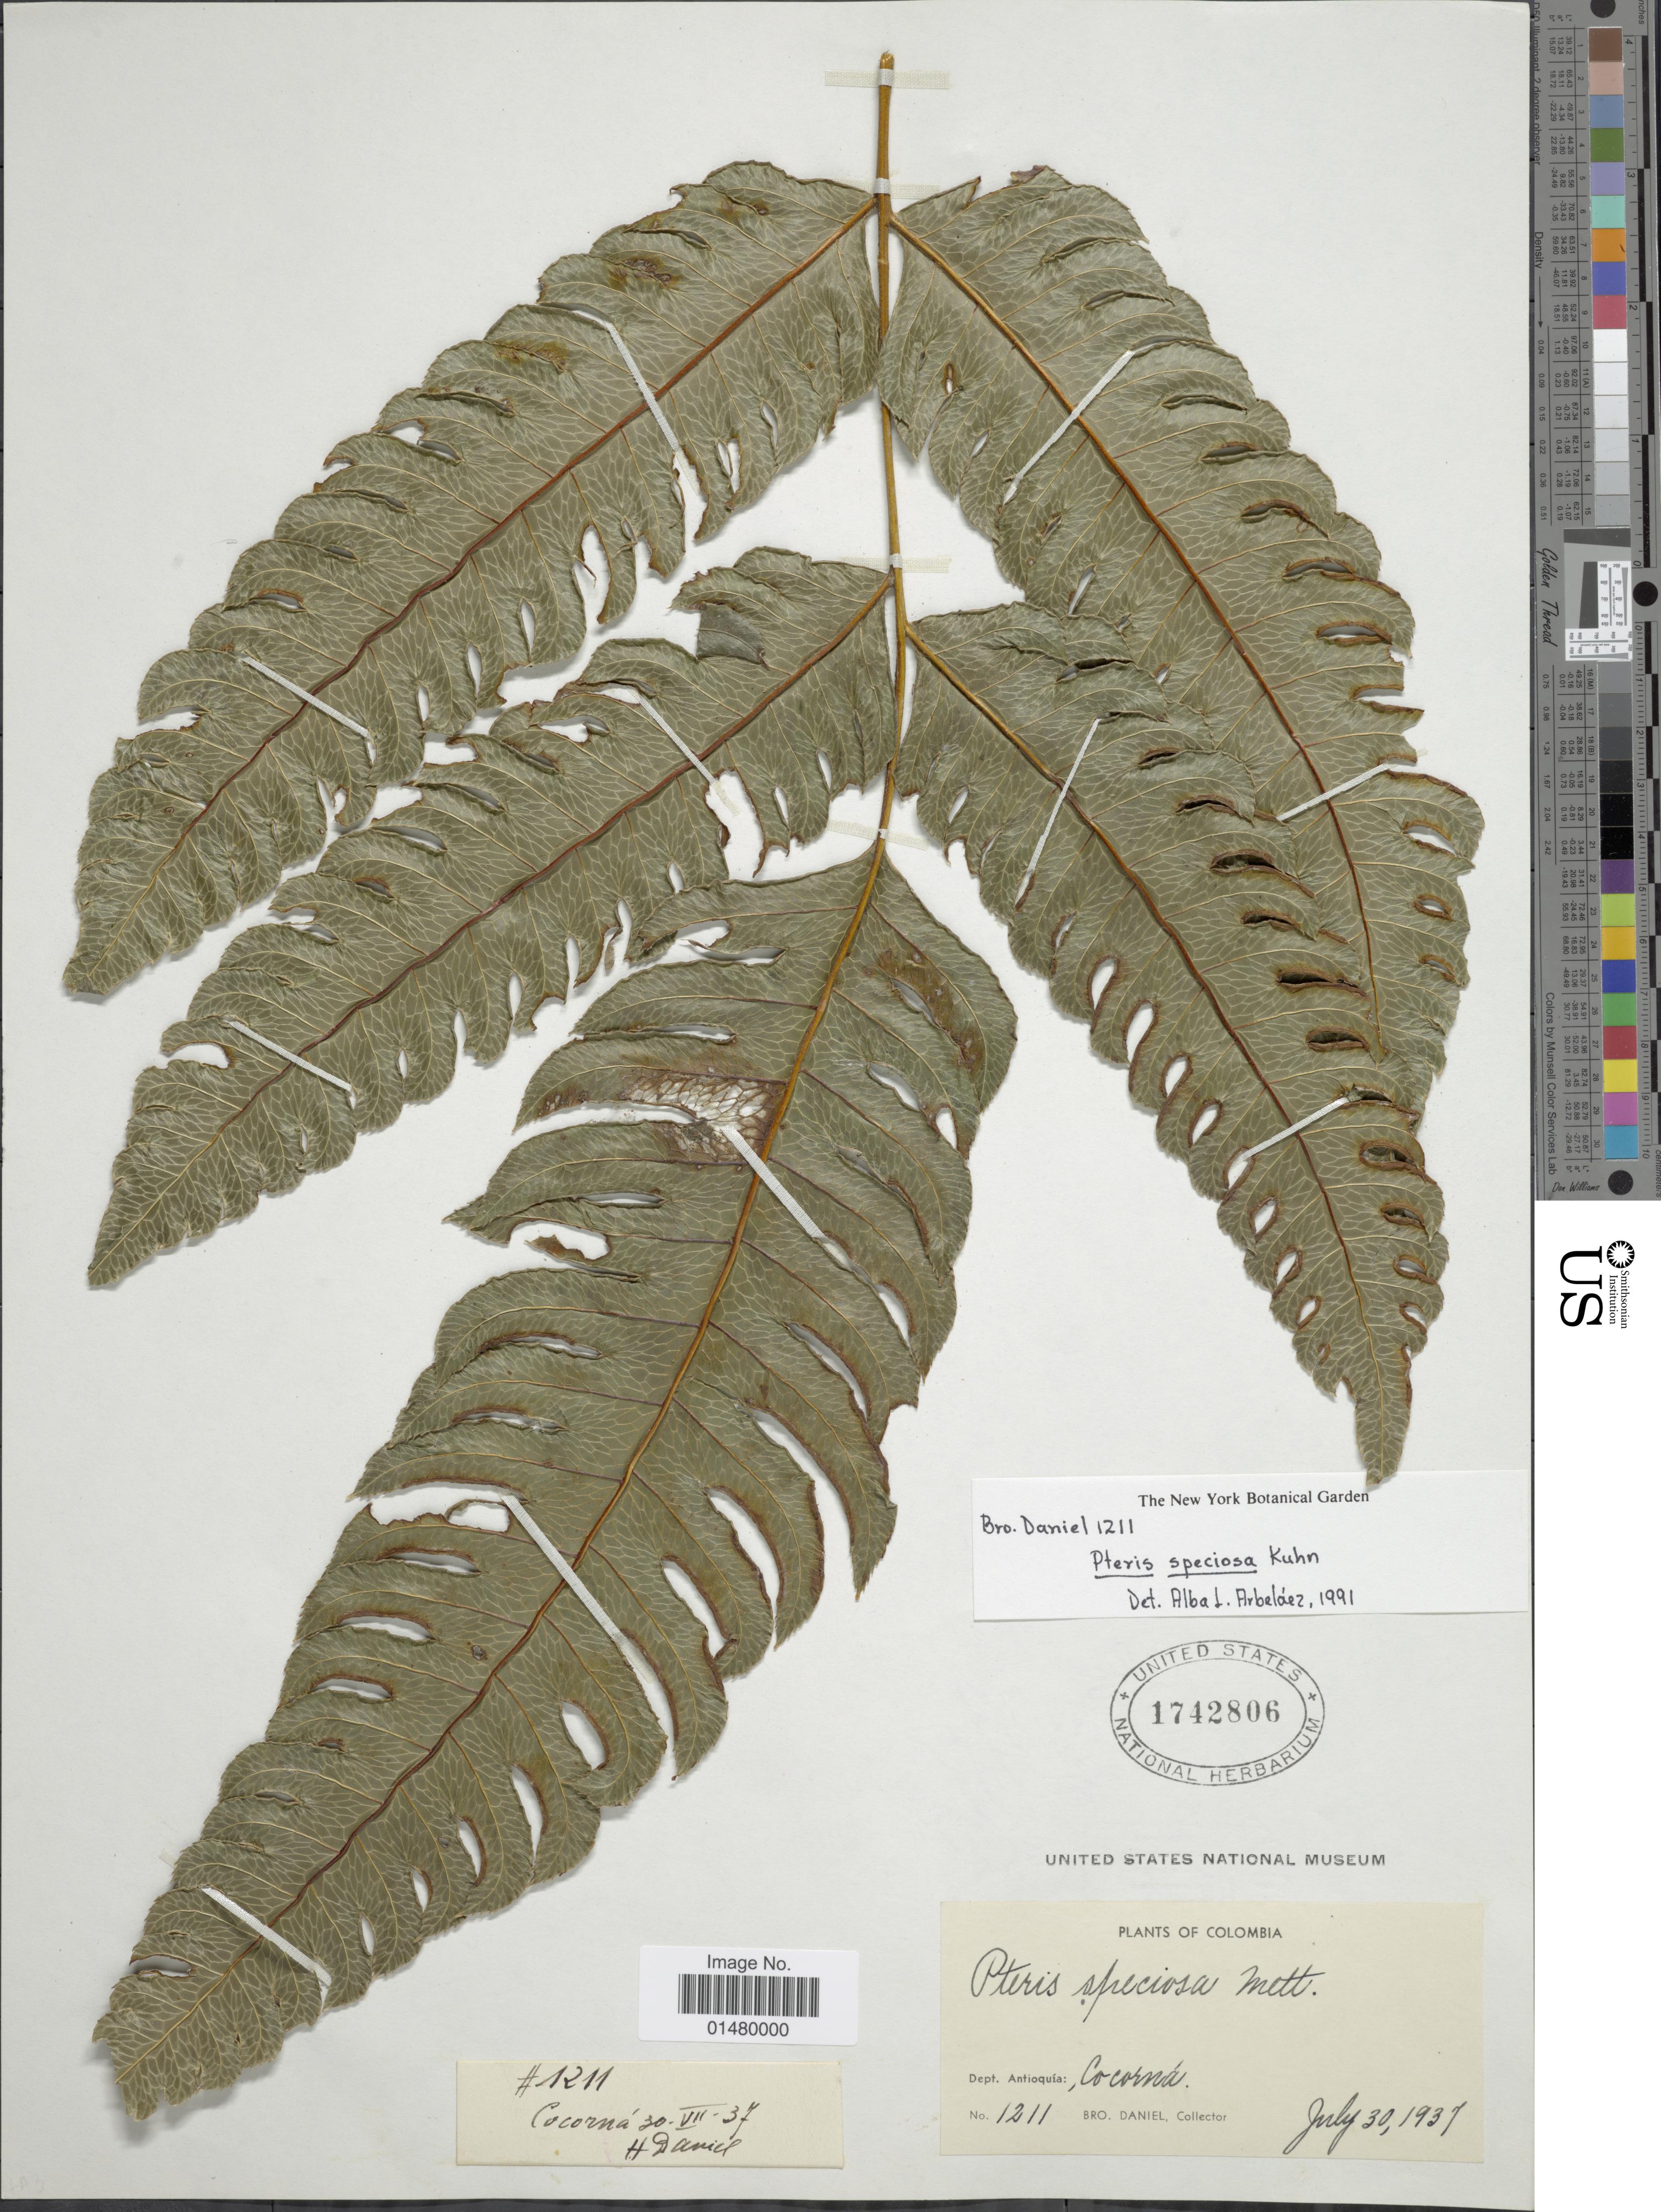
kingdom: Plantae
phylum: Tracheophyta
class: Polypodiopsida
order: Polypodiales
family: Pteridaceae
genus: Pteris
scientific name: Pteris speciosa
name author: Mett. ex Kuhn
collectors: Bro. Daniel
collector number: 1211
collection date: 1937-07-30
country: Colombia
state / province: Antioquia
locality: Dept. Antioquia:, Cocorna.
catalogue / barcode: US 1742806